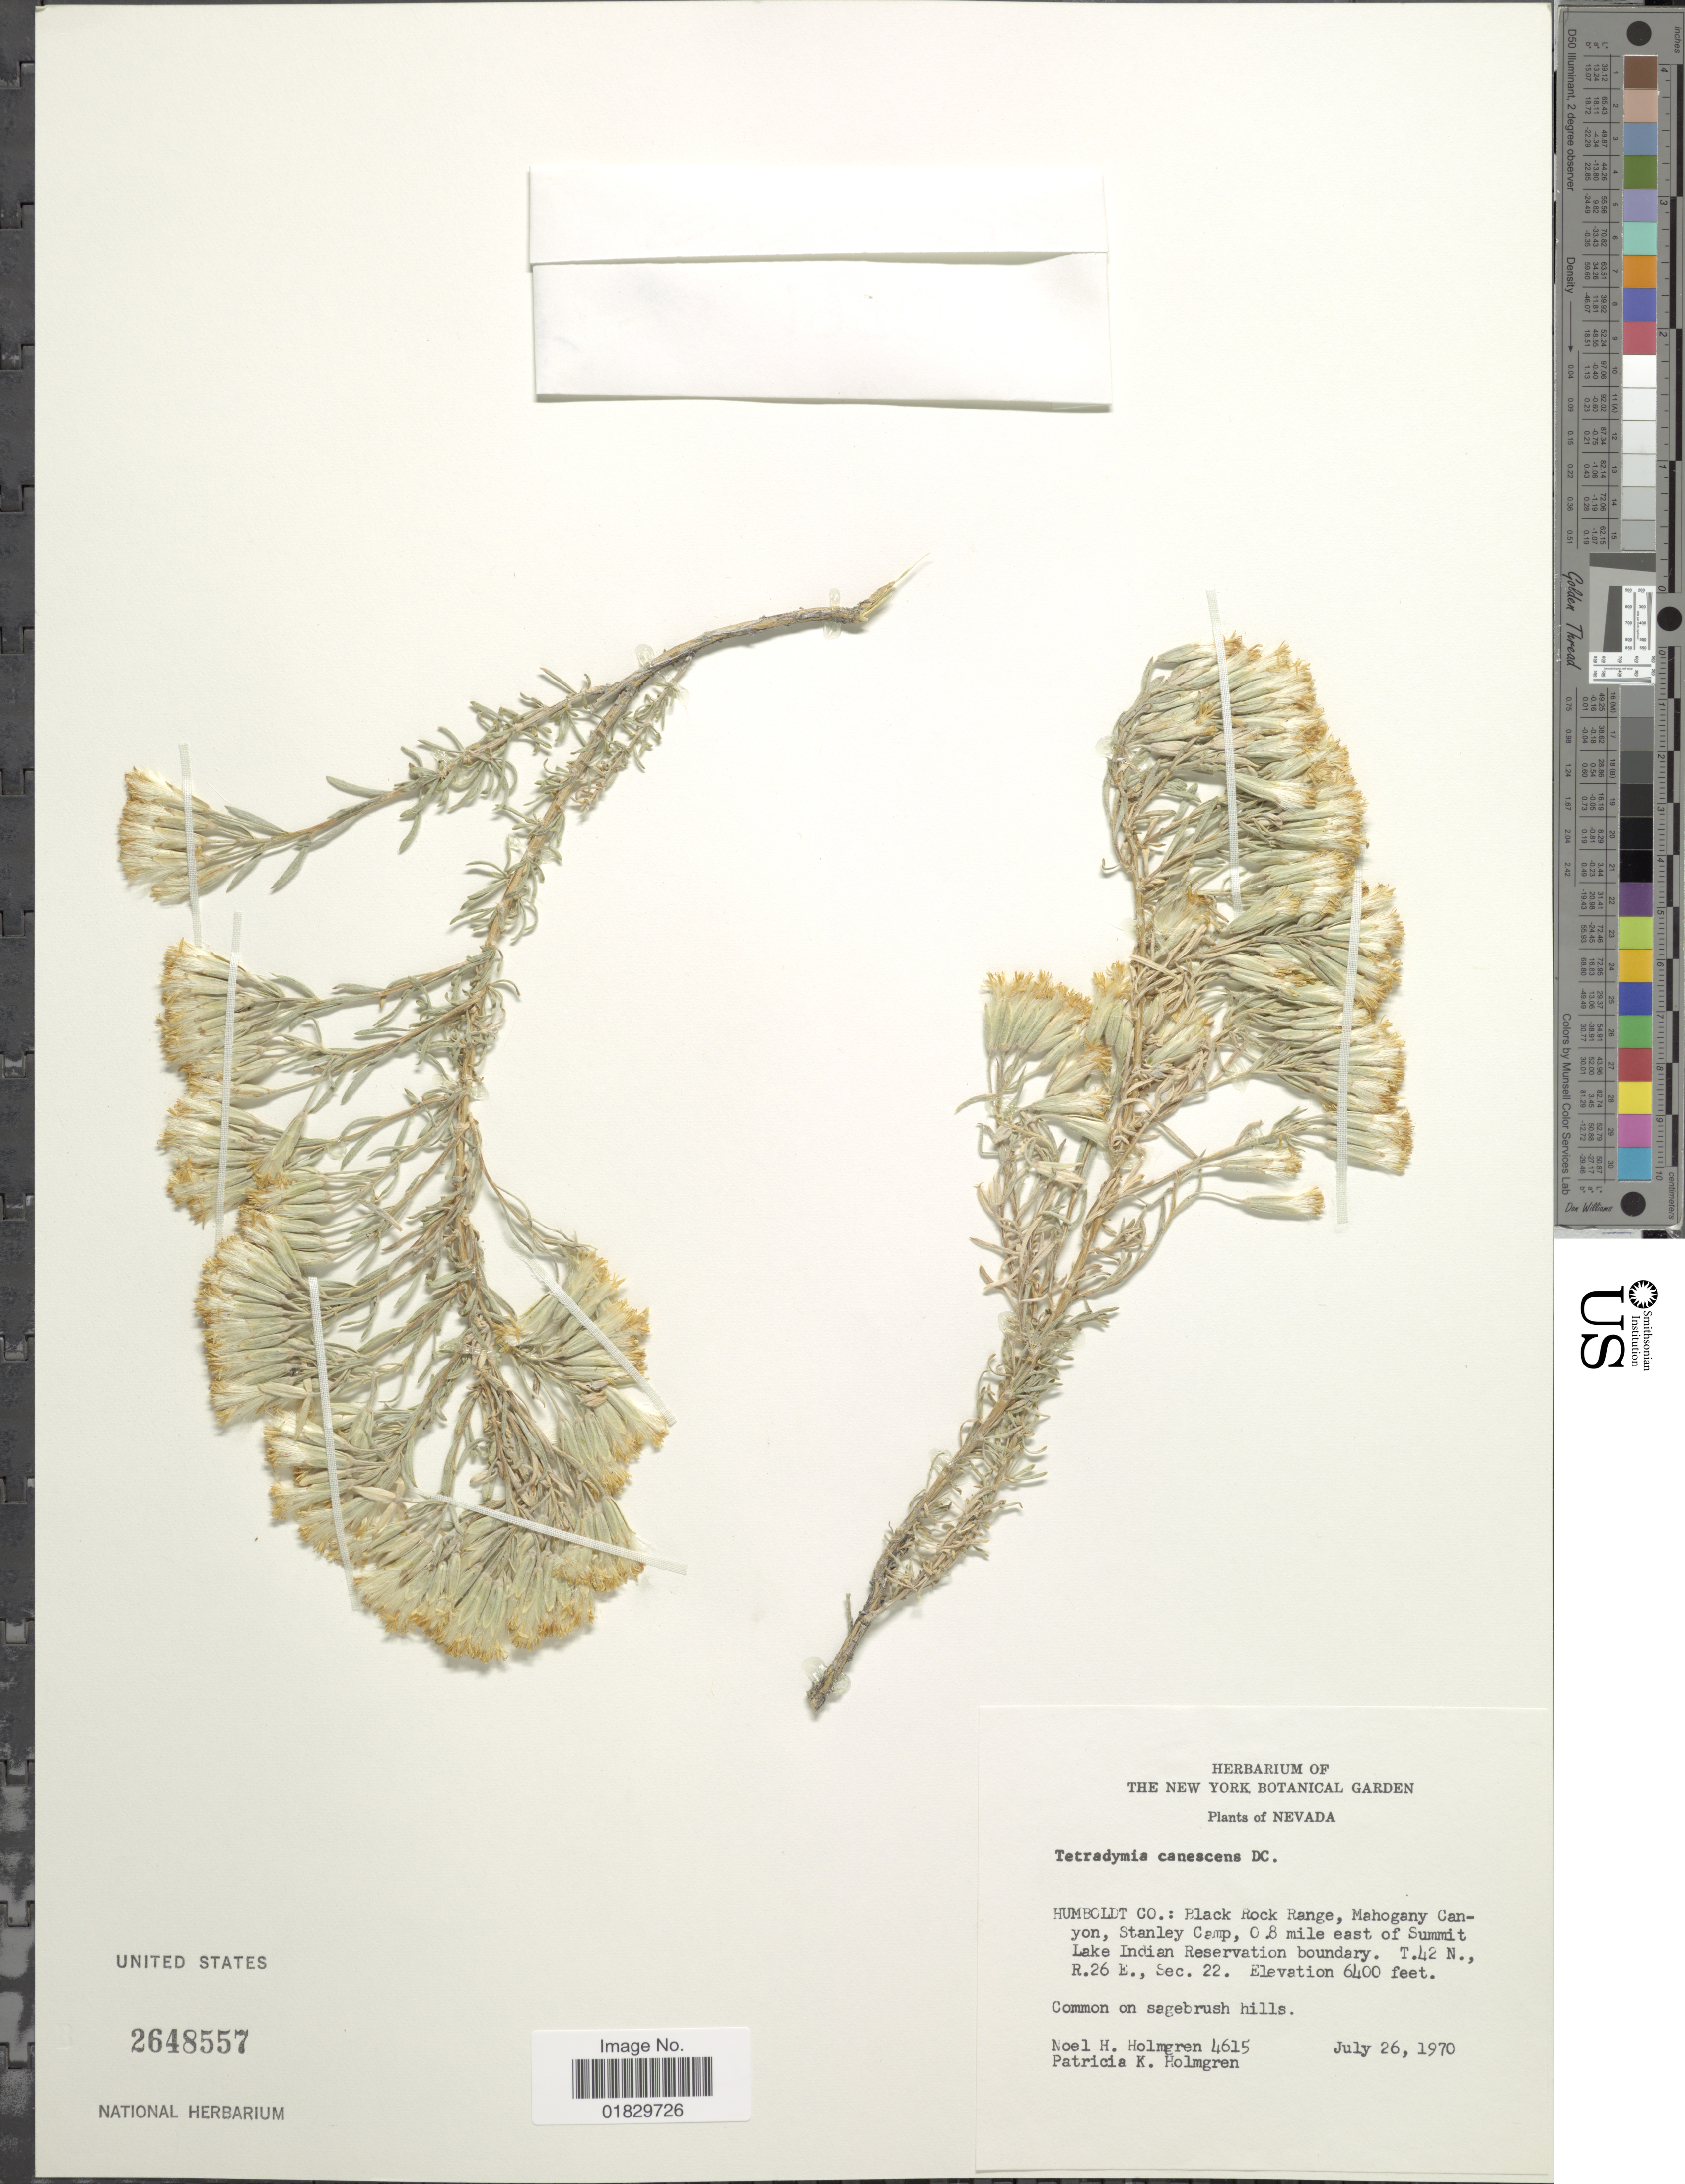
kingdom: Plantae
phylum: Tracheophyta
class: Magnoliopsida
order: Asterales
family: Asteraceae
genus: Tetradymia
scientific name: Tetradymia canescens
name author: DC.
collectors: N. H. Holmgren & P. K. Holmgren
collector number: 4615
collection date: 1970-07-26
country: United States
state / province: Nevada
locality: Humboldt Co.: Black Range, Mahogany Canyon, Stanley Camp, 0.8 mile east of Summit Lake Indian Reservation boundary. T. 42 N., R. 26 E., Sec. 22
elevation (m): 1951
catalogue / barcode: US 2648557